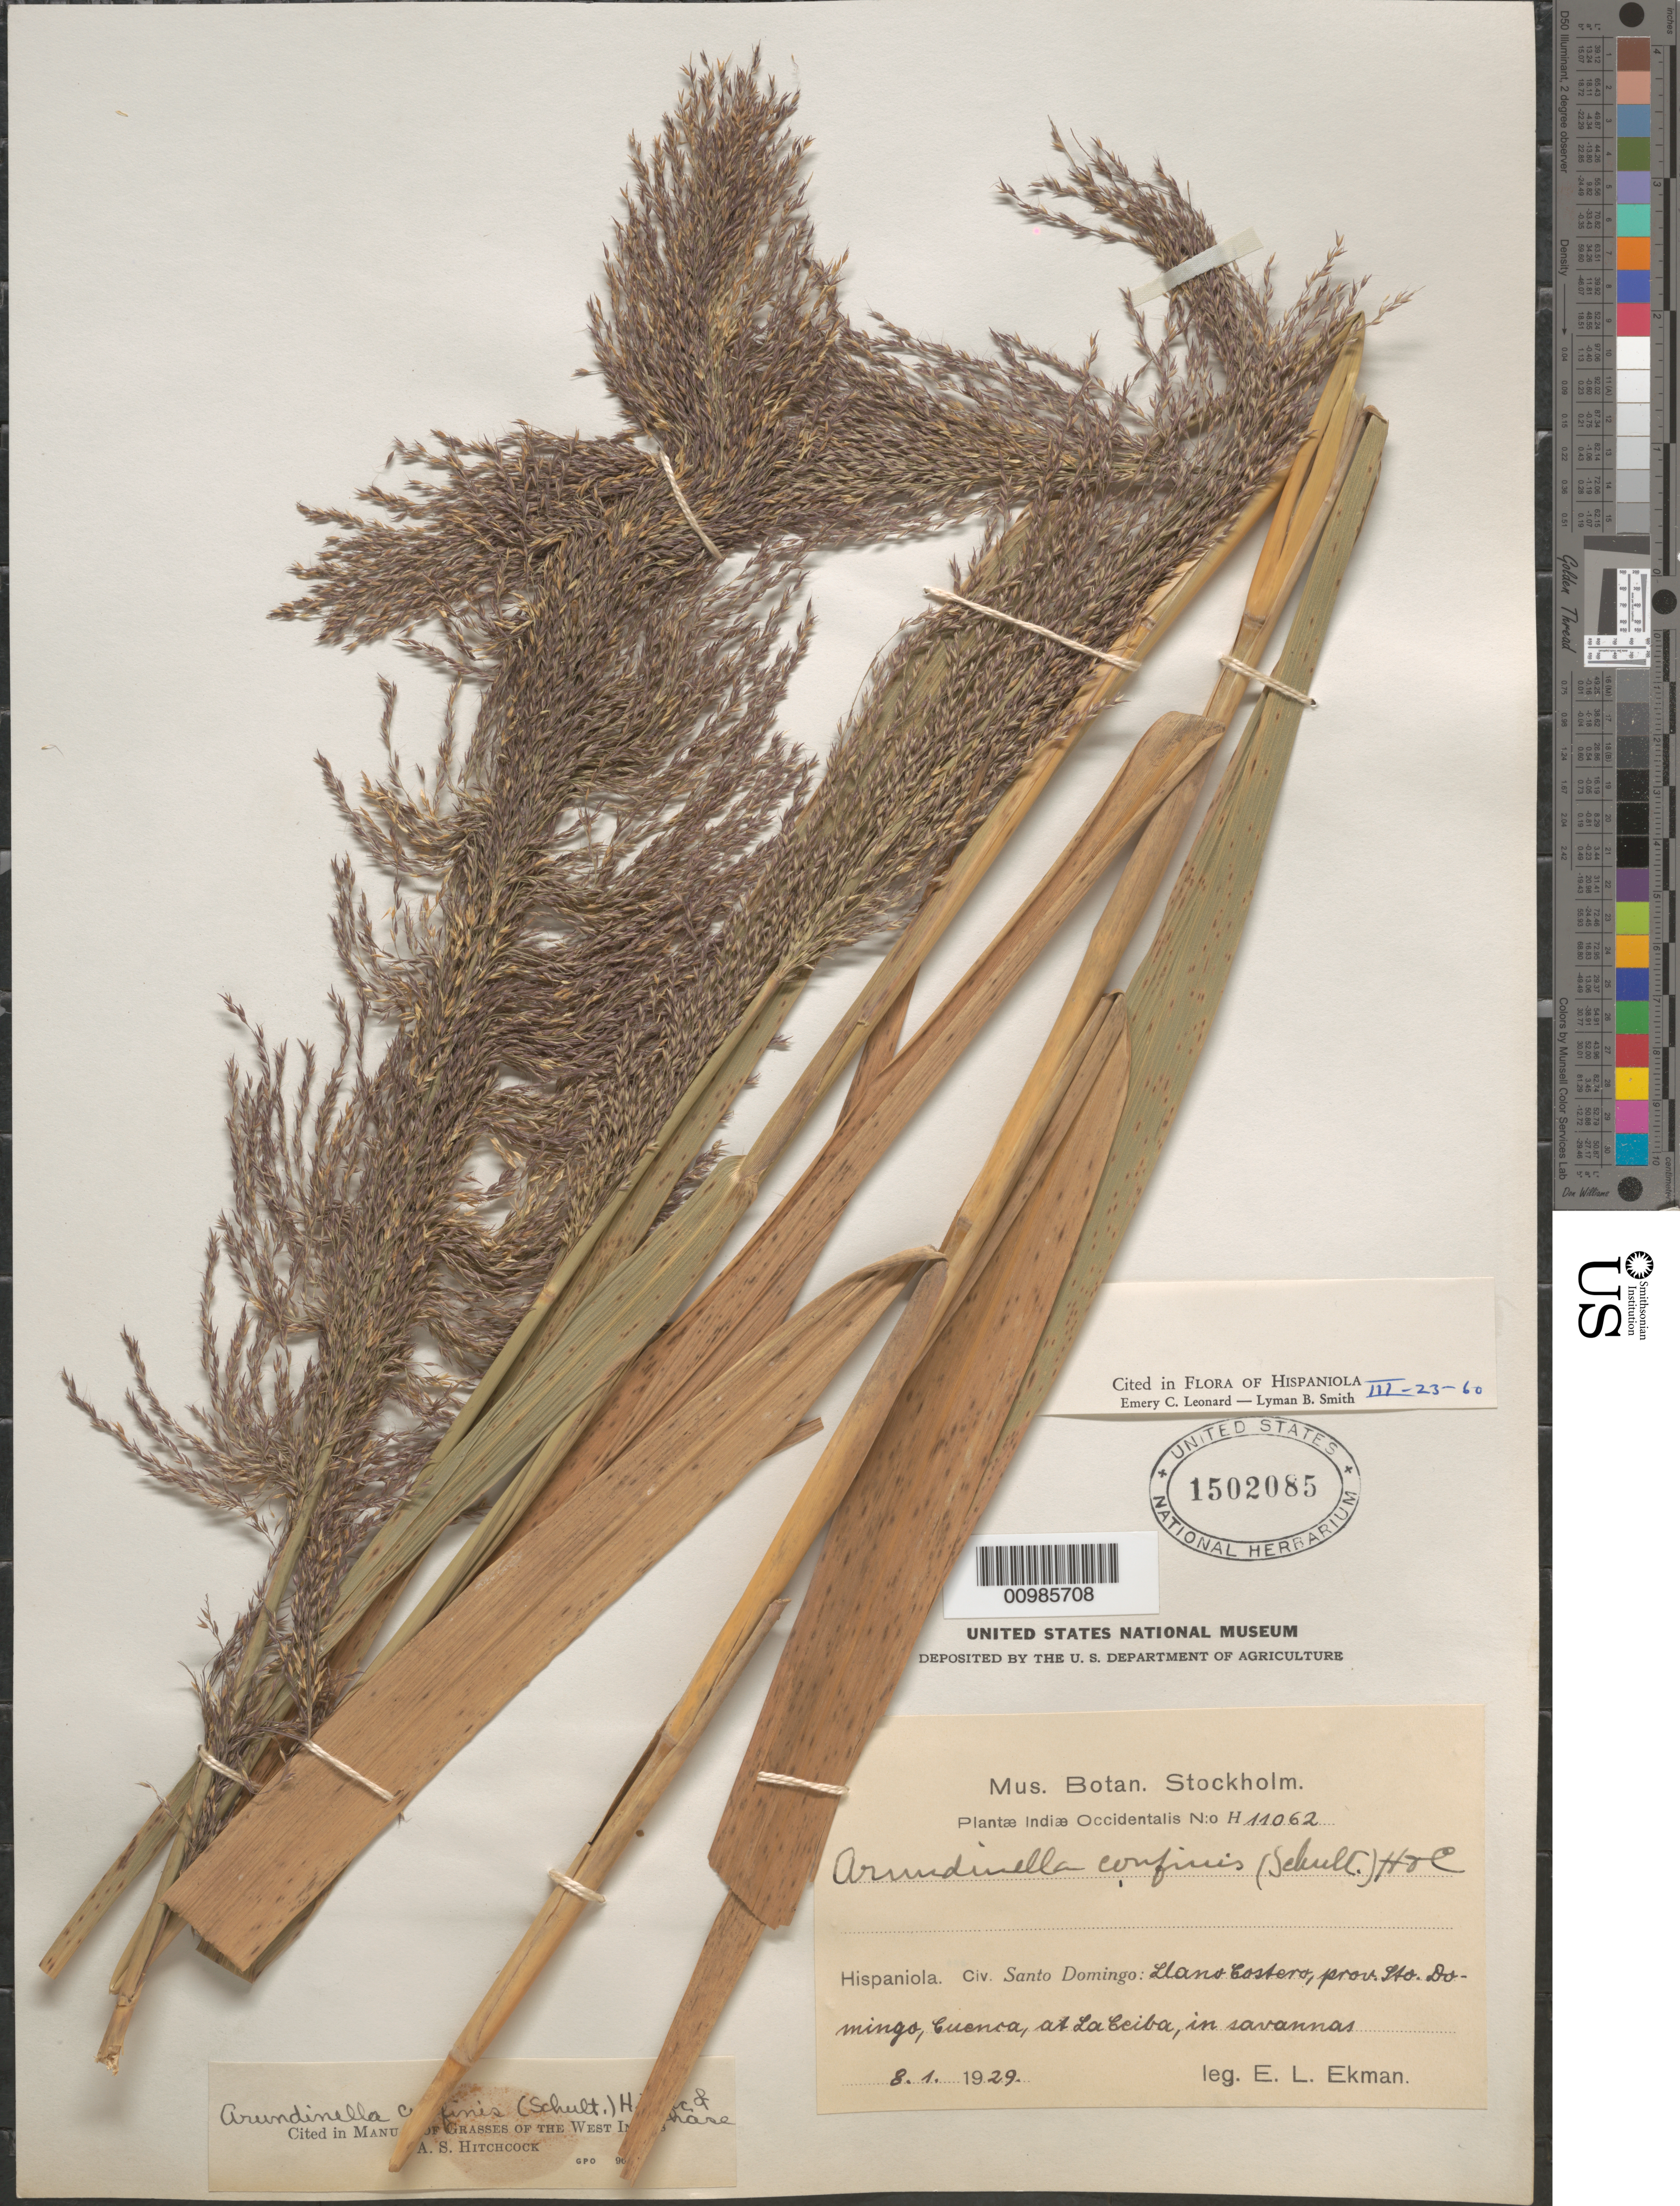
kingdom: Plantae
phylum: Tracheophyta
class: Liliopsida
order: Poales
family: Poaceae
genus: Arundinella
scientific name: Arundinella hispida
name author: (Humb. & Bonpl. ex Willd.) Kuntze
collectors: E. L. Ekman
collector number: H 11062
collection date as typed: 08 Jan 1929 or 01 Aug 1929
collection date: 1929-01-08 or 1929-08-01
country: Dominican Republic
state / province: Distrito Nacional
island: Hispaniola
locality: Llano Costero, Cuenca, at La Ceiba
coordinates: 0 N, 0 E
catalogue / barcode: US 1502085